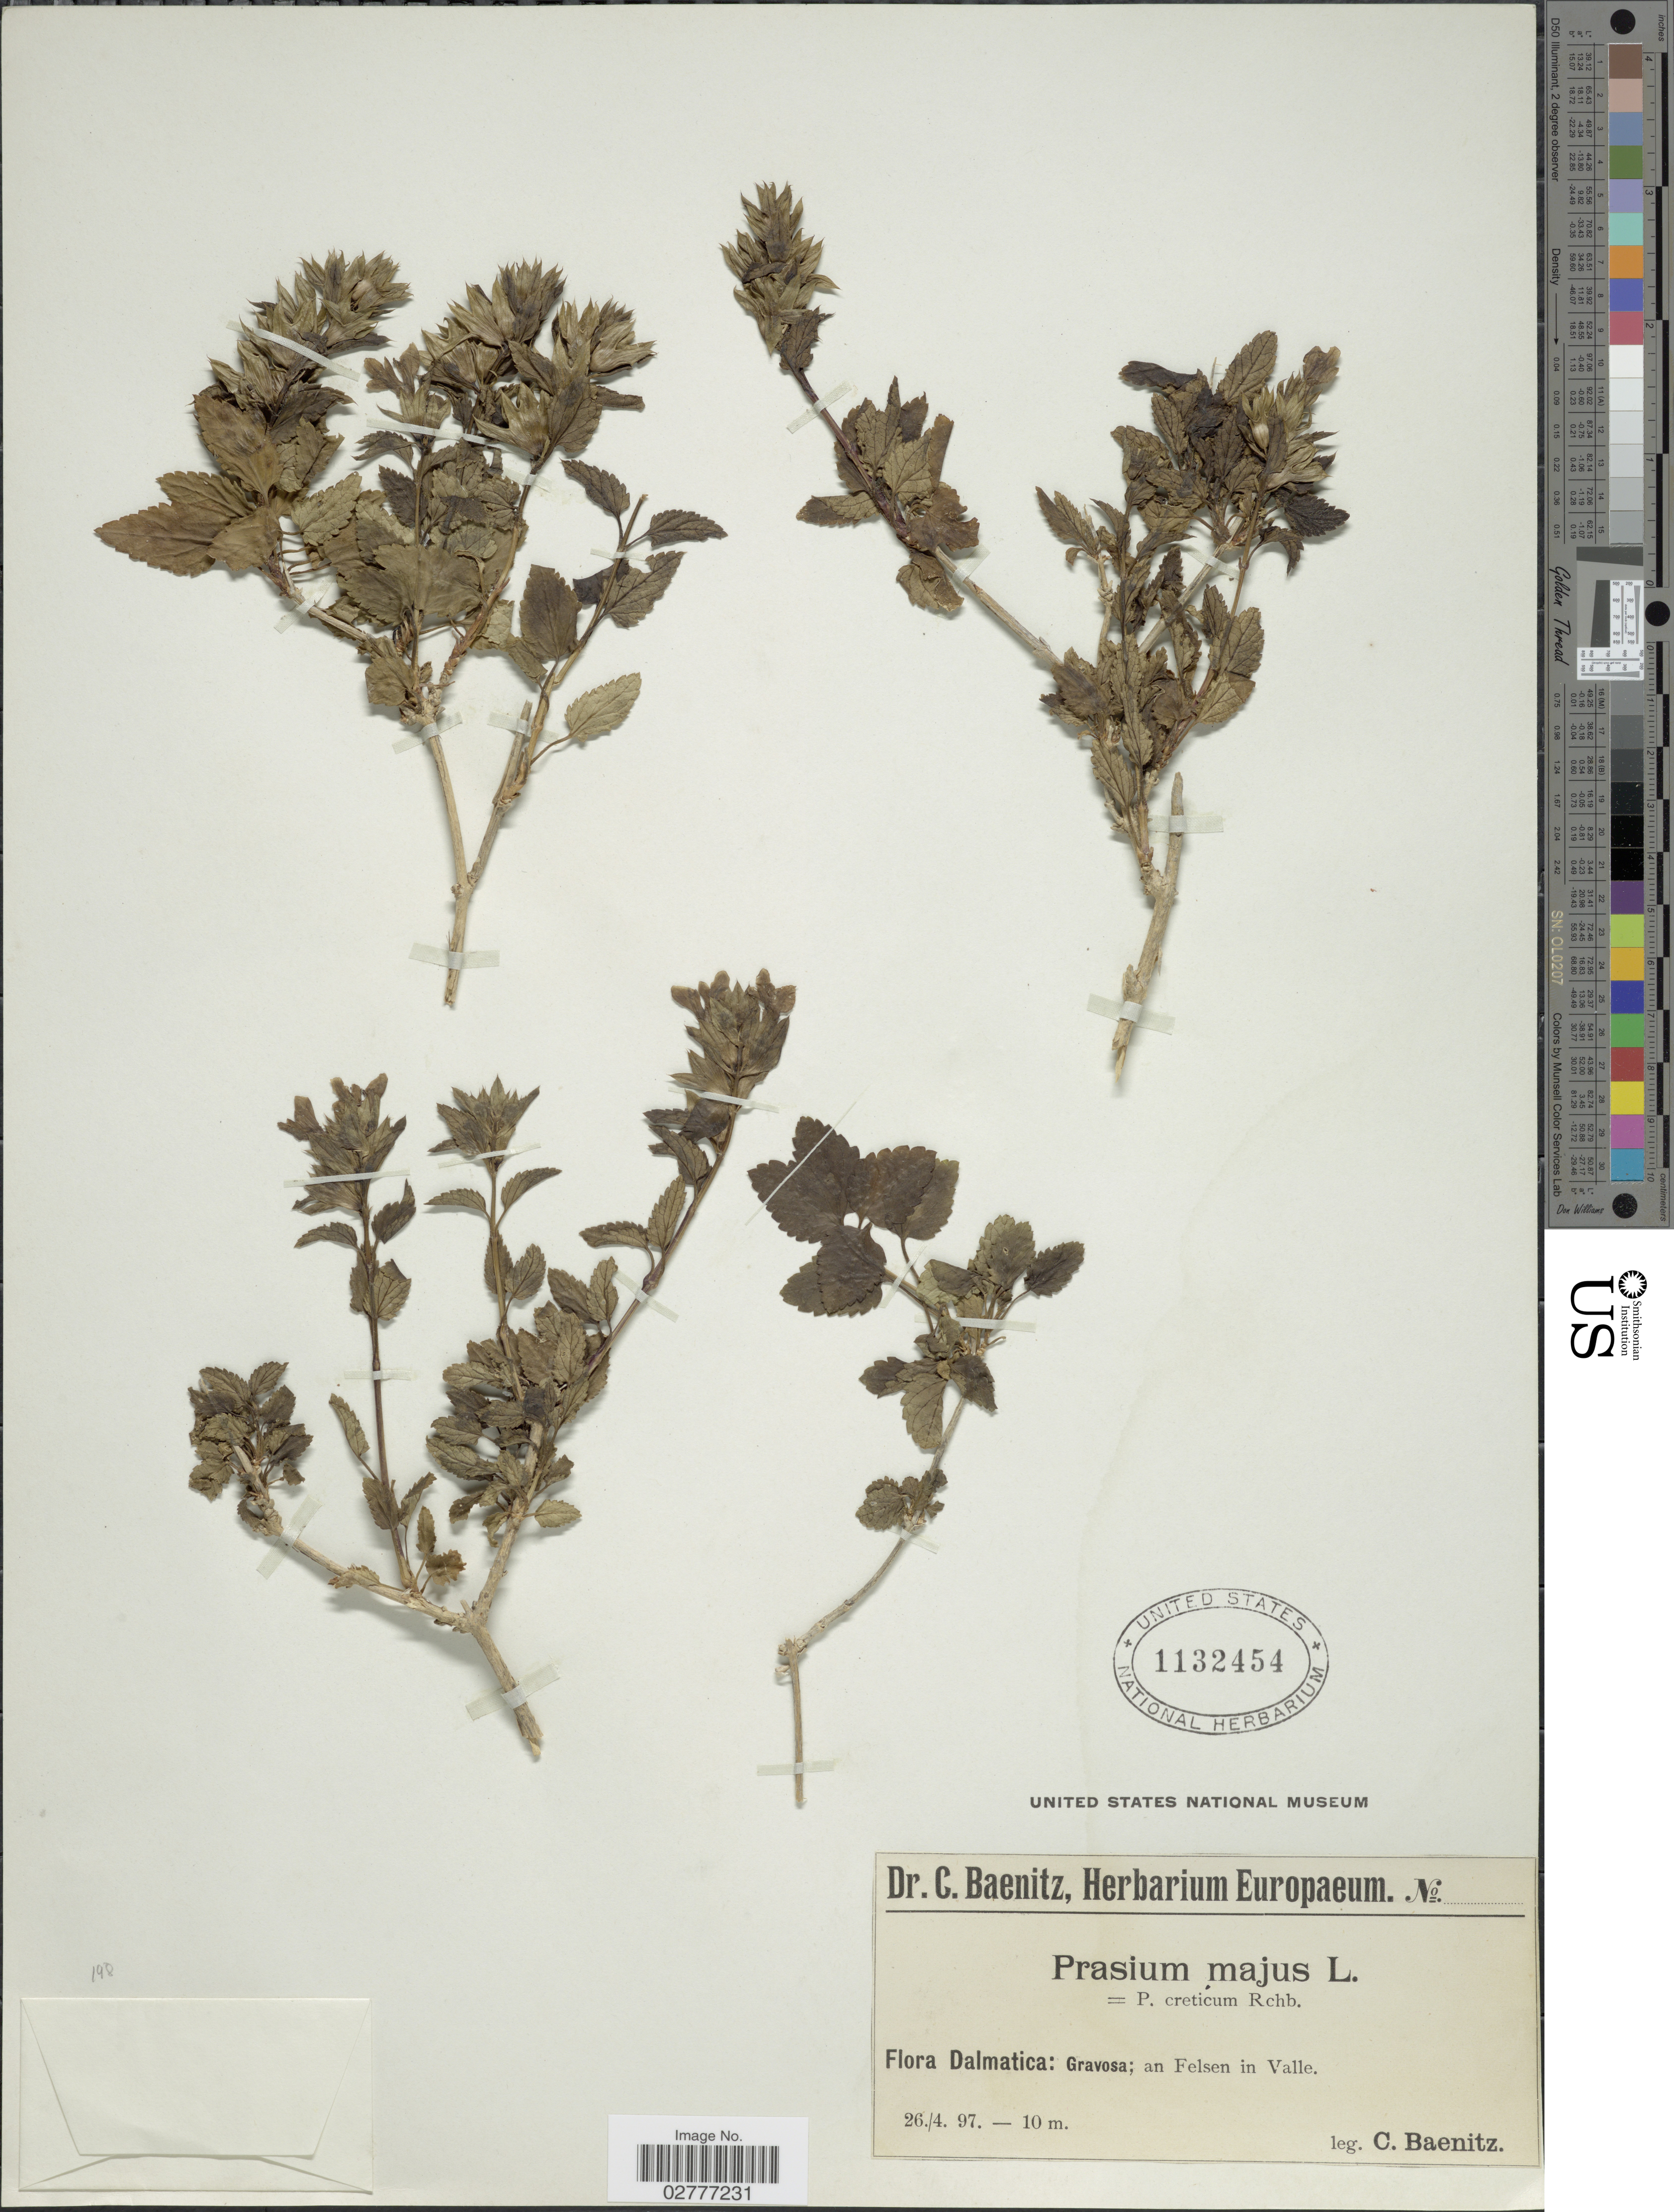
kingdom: Plantae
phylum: Tracheophyta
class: Magnoliopsida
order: Lamiales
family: Lamiaceae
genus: Prasium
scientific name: Prasium majus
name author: L.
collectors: C. G. Baenitz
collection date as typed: Transcribed d/m/y: 26/4/97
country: Croatia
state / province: Split-Dalmatia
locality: Dalmatica, Gravosa, an Felsen in Valle.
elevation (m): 10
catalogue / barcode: US 1132454